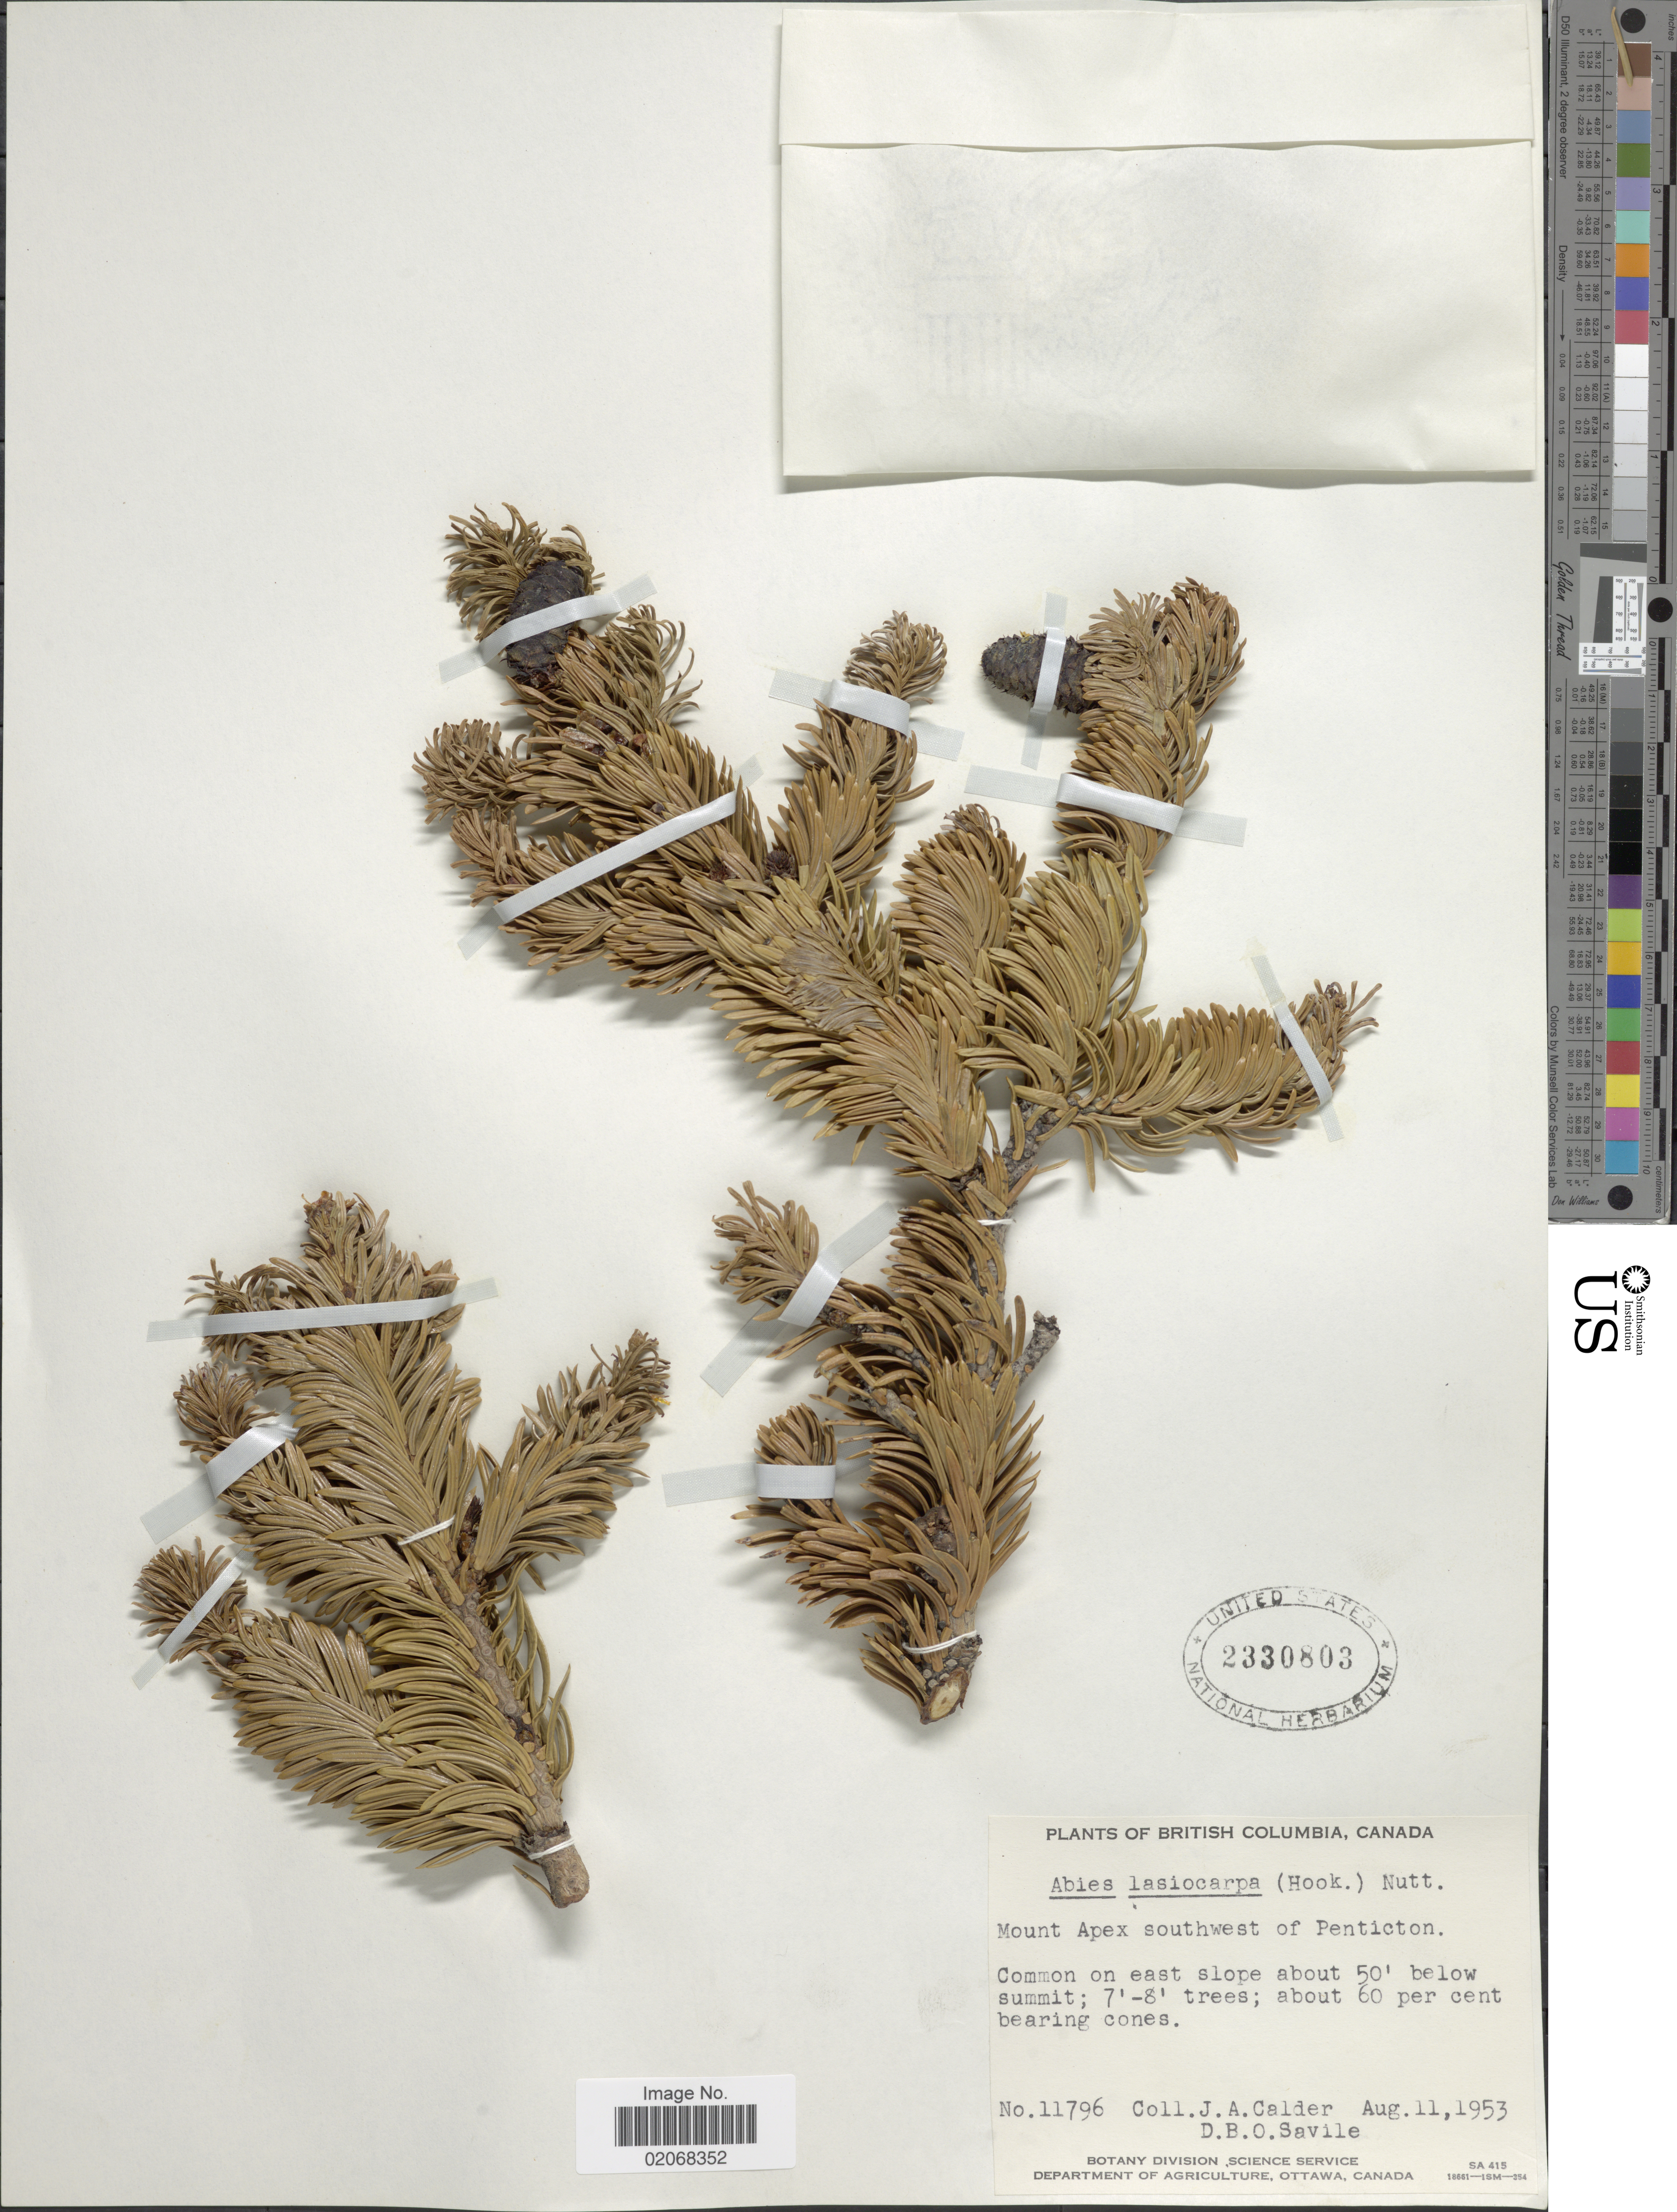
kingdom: Plantae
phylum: Tracheophyta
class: Pinopsida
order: Pinales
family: Pinaceae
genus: Abies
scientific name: Abies lasiocarpa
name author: (Hook.) Nutt.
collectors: J. A. Calder & D. Savile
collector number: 11796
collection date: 1953-08-11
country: Canada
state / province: British Columbia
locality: Mount Apex southwest of Penticton, Common on east slope about 50' below summit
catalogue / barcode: US 2330803